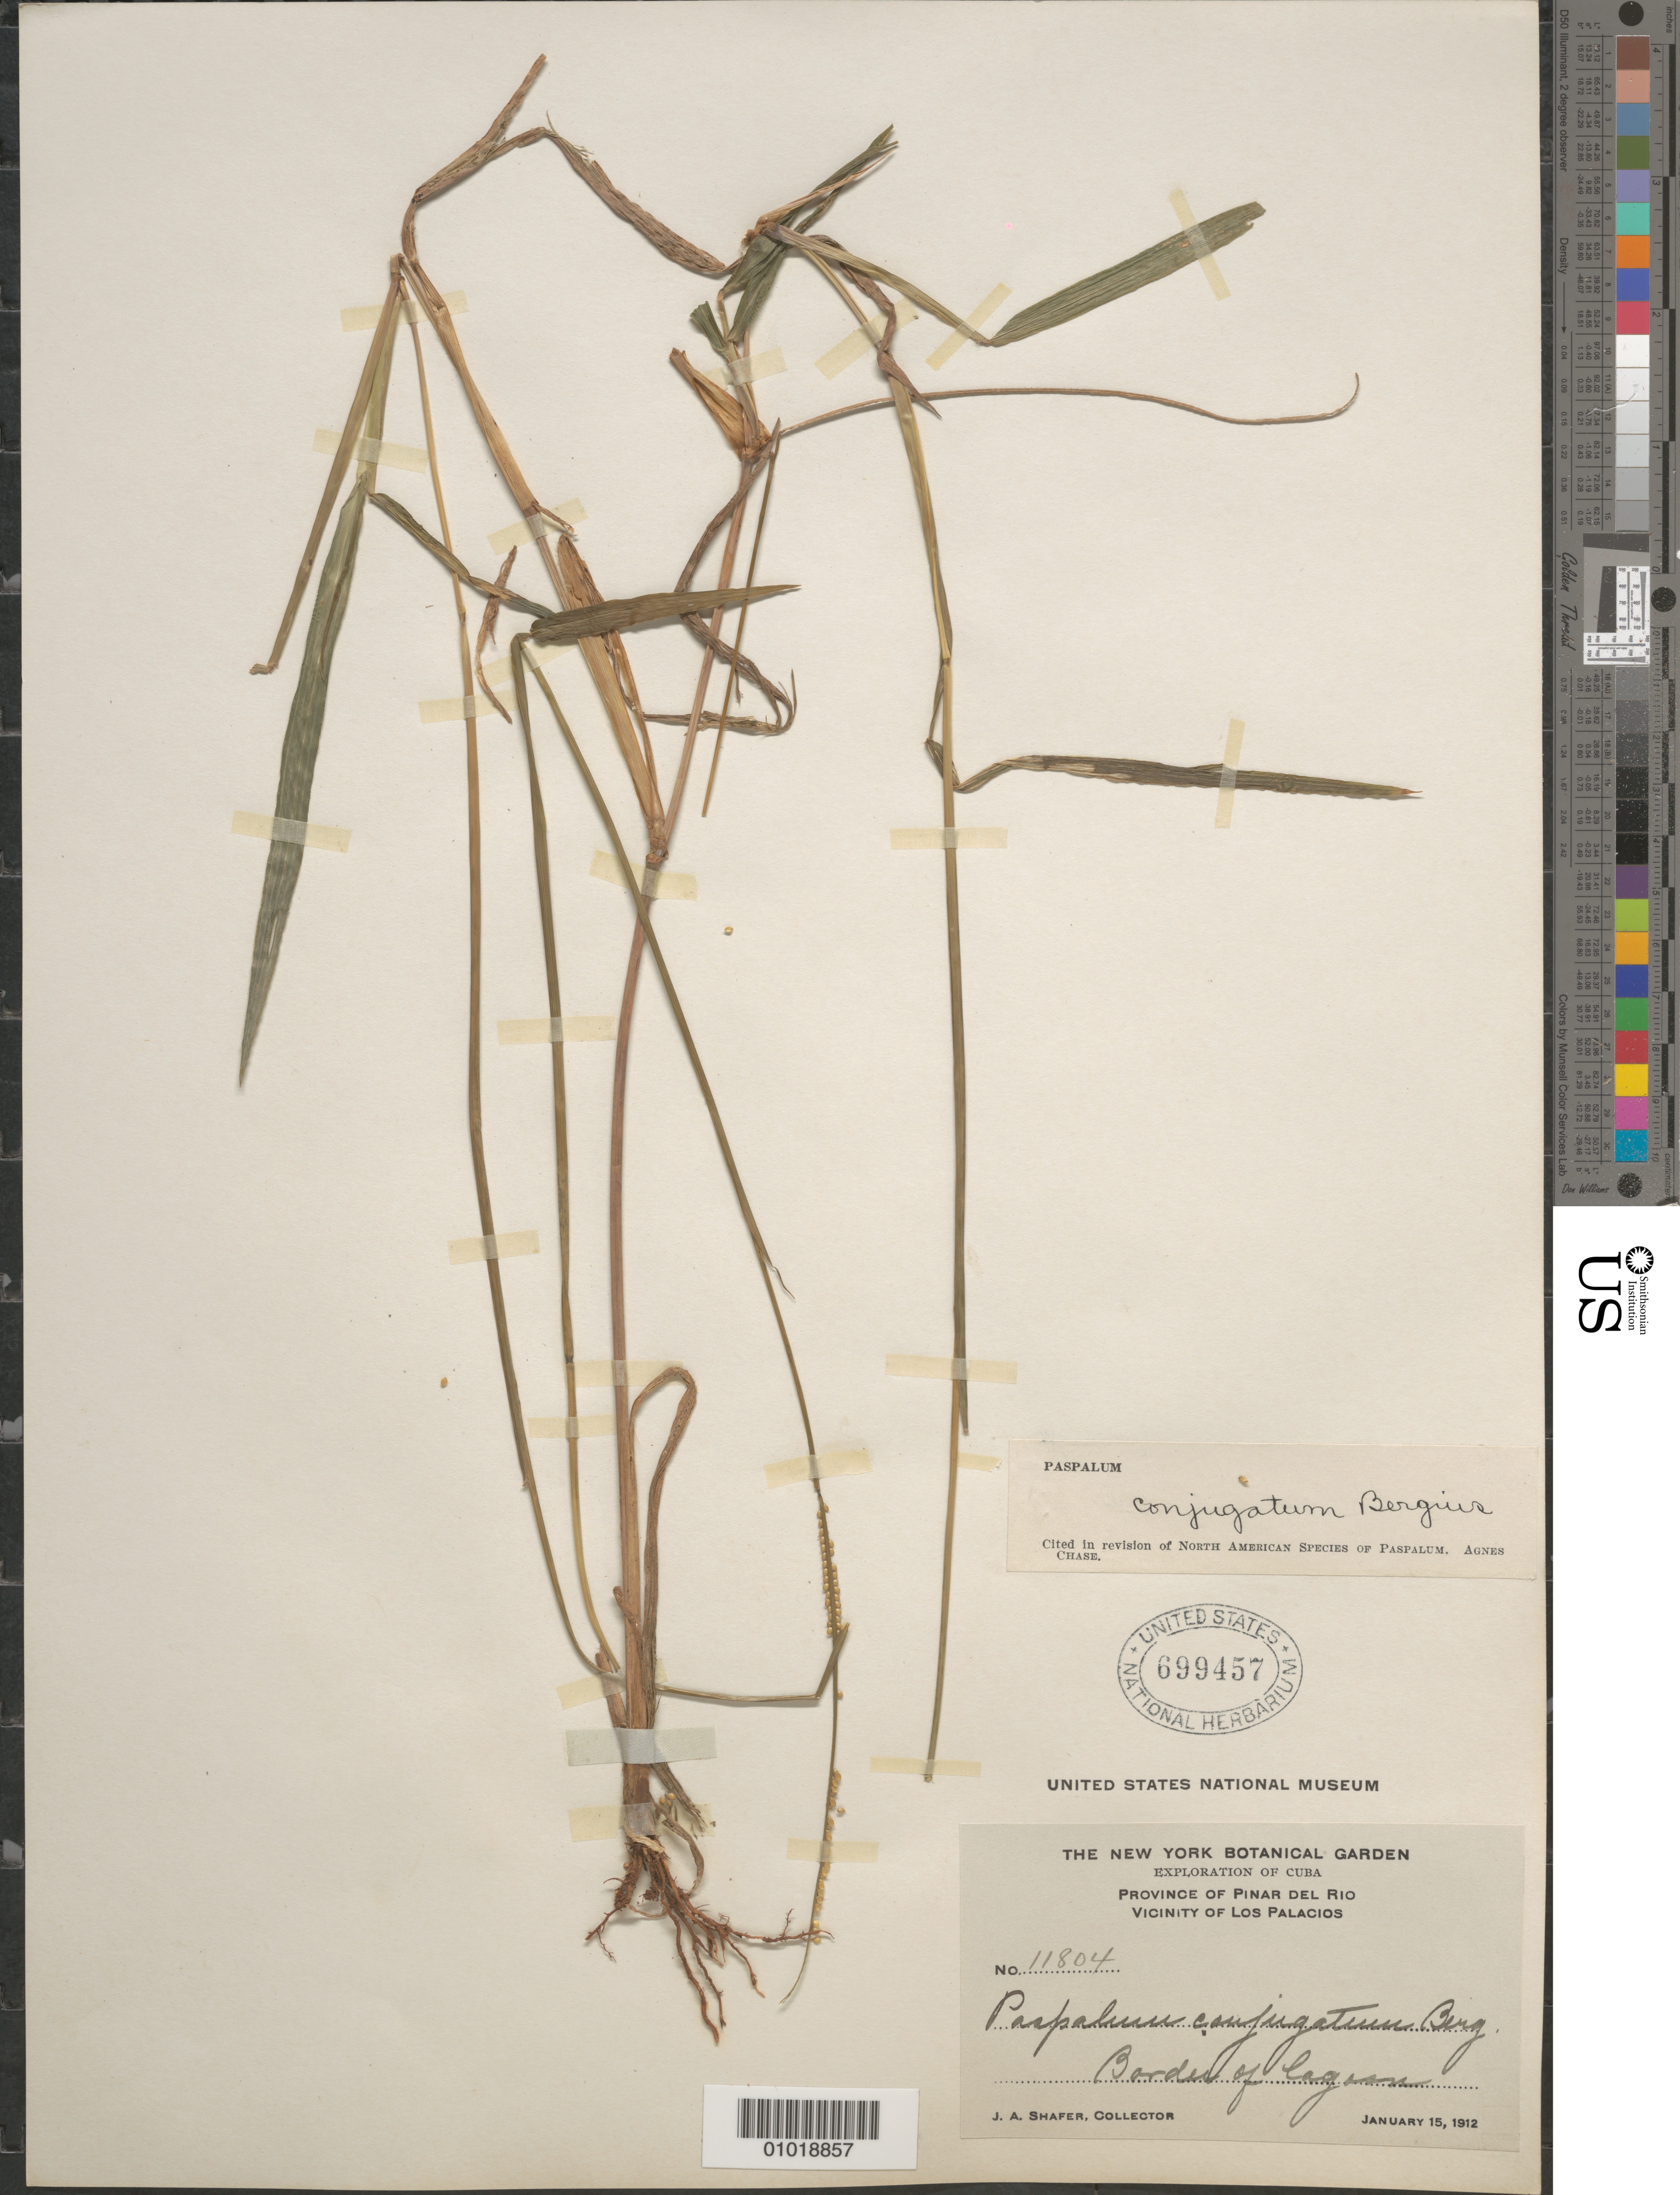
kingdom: Plantae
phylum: Tracheophyta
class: Liliopsida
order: Poales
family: Poaceae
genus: Paspalum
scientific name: Paspalum conjugatum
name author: P.J. Bergius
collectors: J. A. Shafer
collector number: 11804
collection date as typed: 15 Jan 1912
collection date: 1912-01-15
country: Cuba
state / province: Pinar del Rio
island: Cuba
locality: Border of lagoon in vic of Los Palacios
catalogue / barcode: US 699457